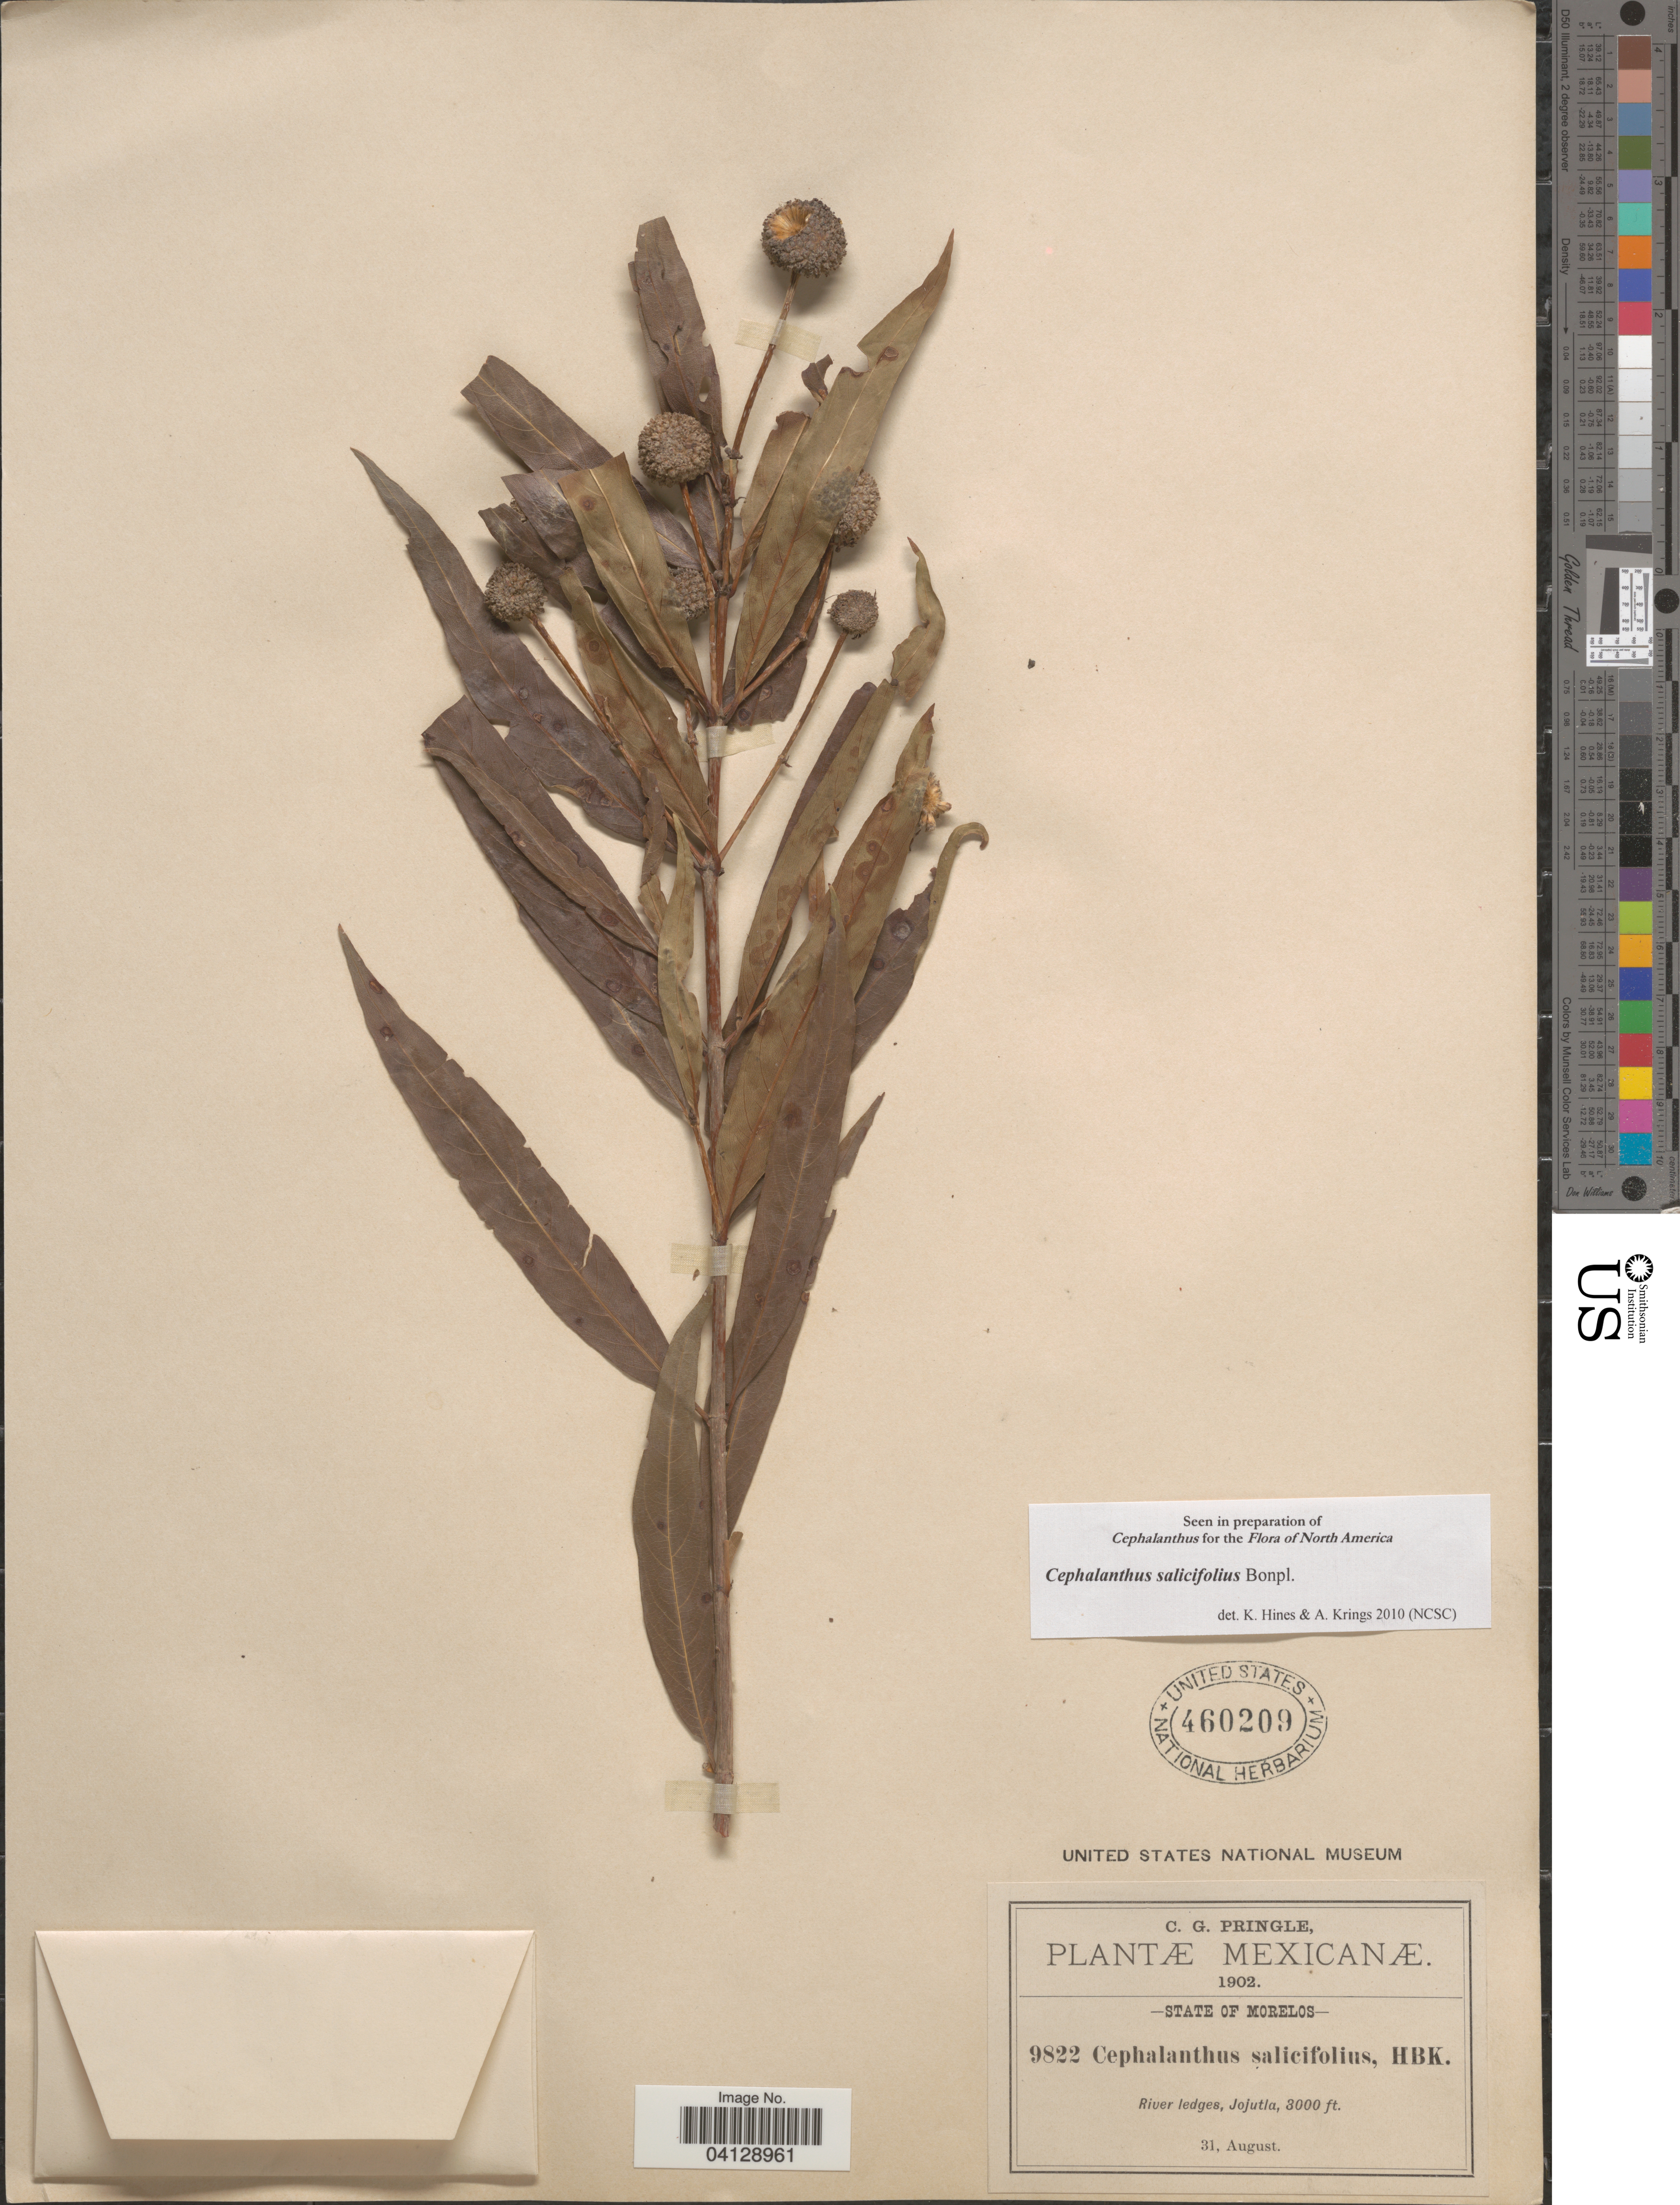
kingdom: Plantae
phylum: Tracheophyta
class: Magnoliopsida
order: Gentianales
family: Rubiaceae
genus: Cephalanthus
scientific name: Cephalanthus salicifolius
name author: Bonpl.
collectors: C. G. Pringle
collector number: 9822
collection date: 1902-08-31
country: Mexico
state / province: Morelos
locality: Mexicanæ. Jojutla.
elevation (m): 914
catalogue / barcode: US 460209